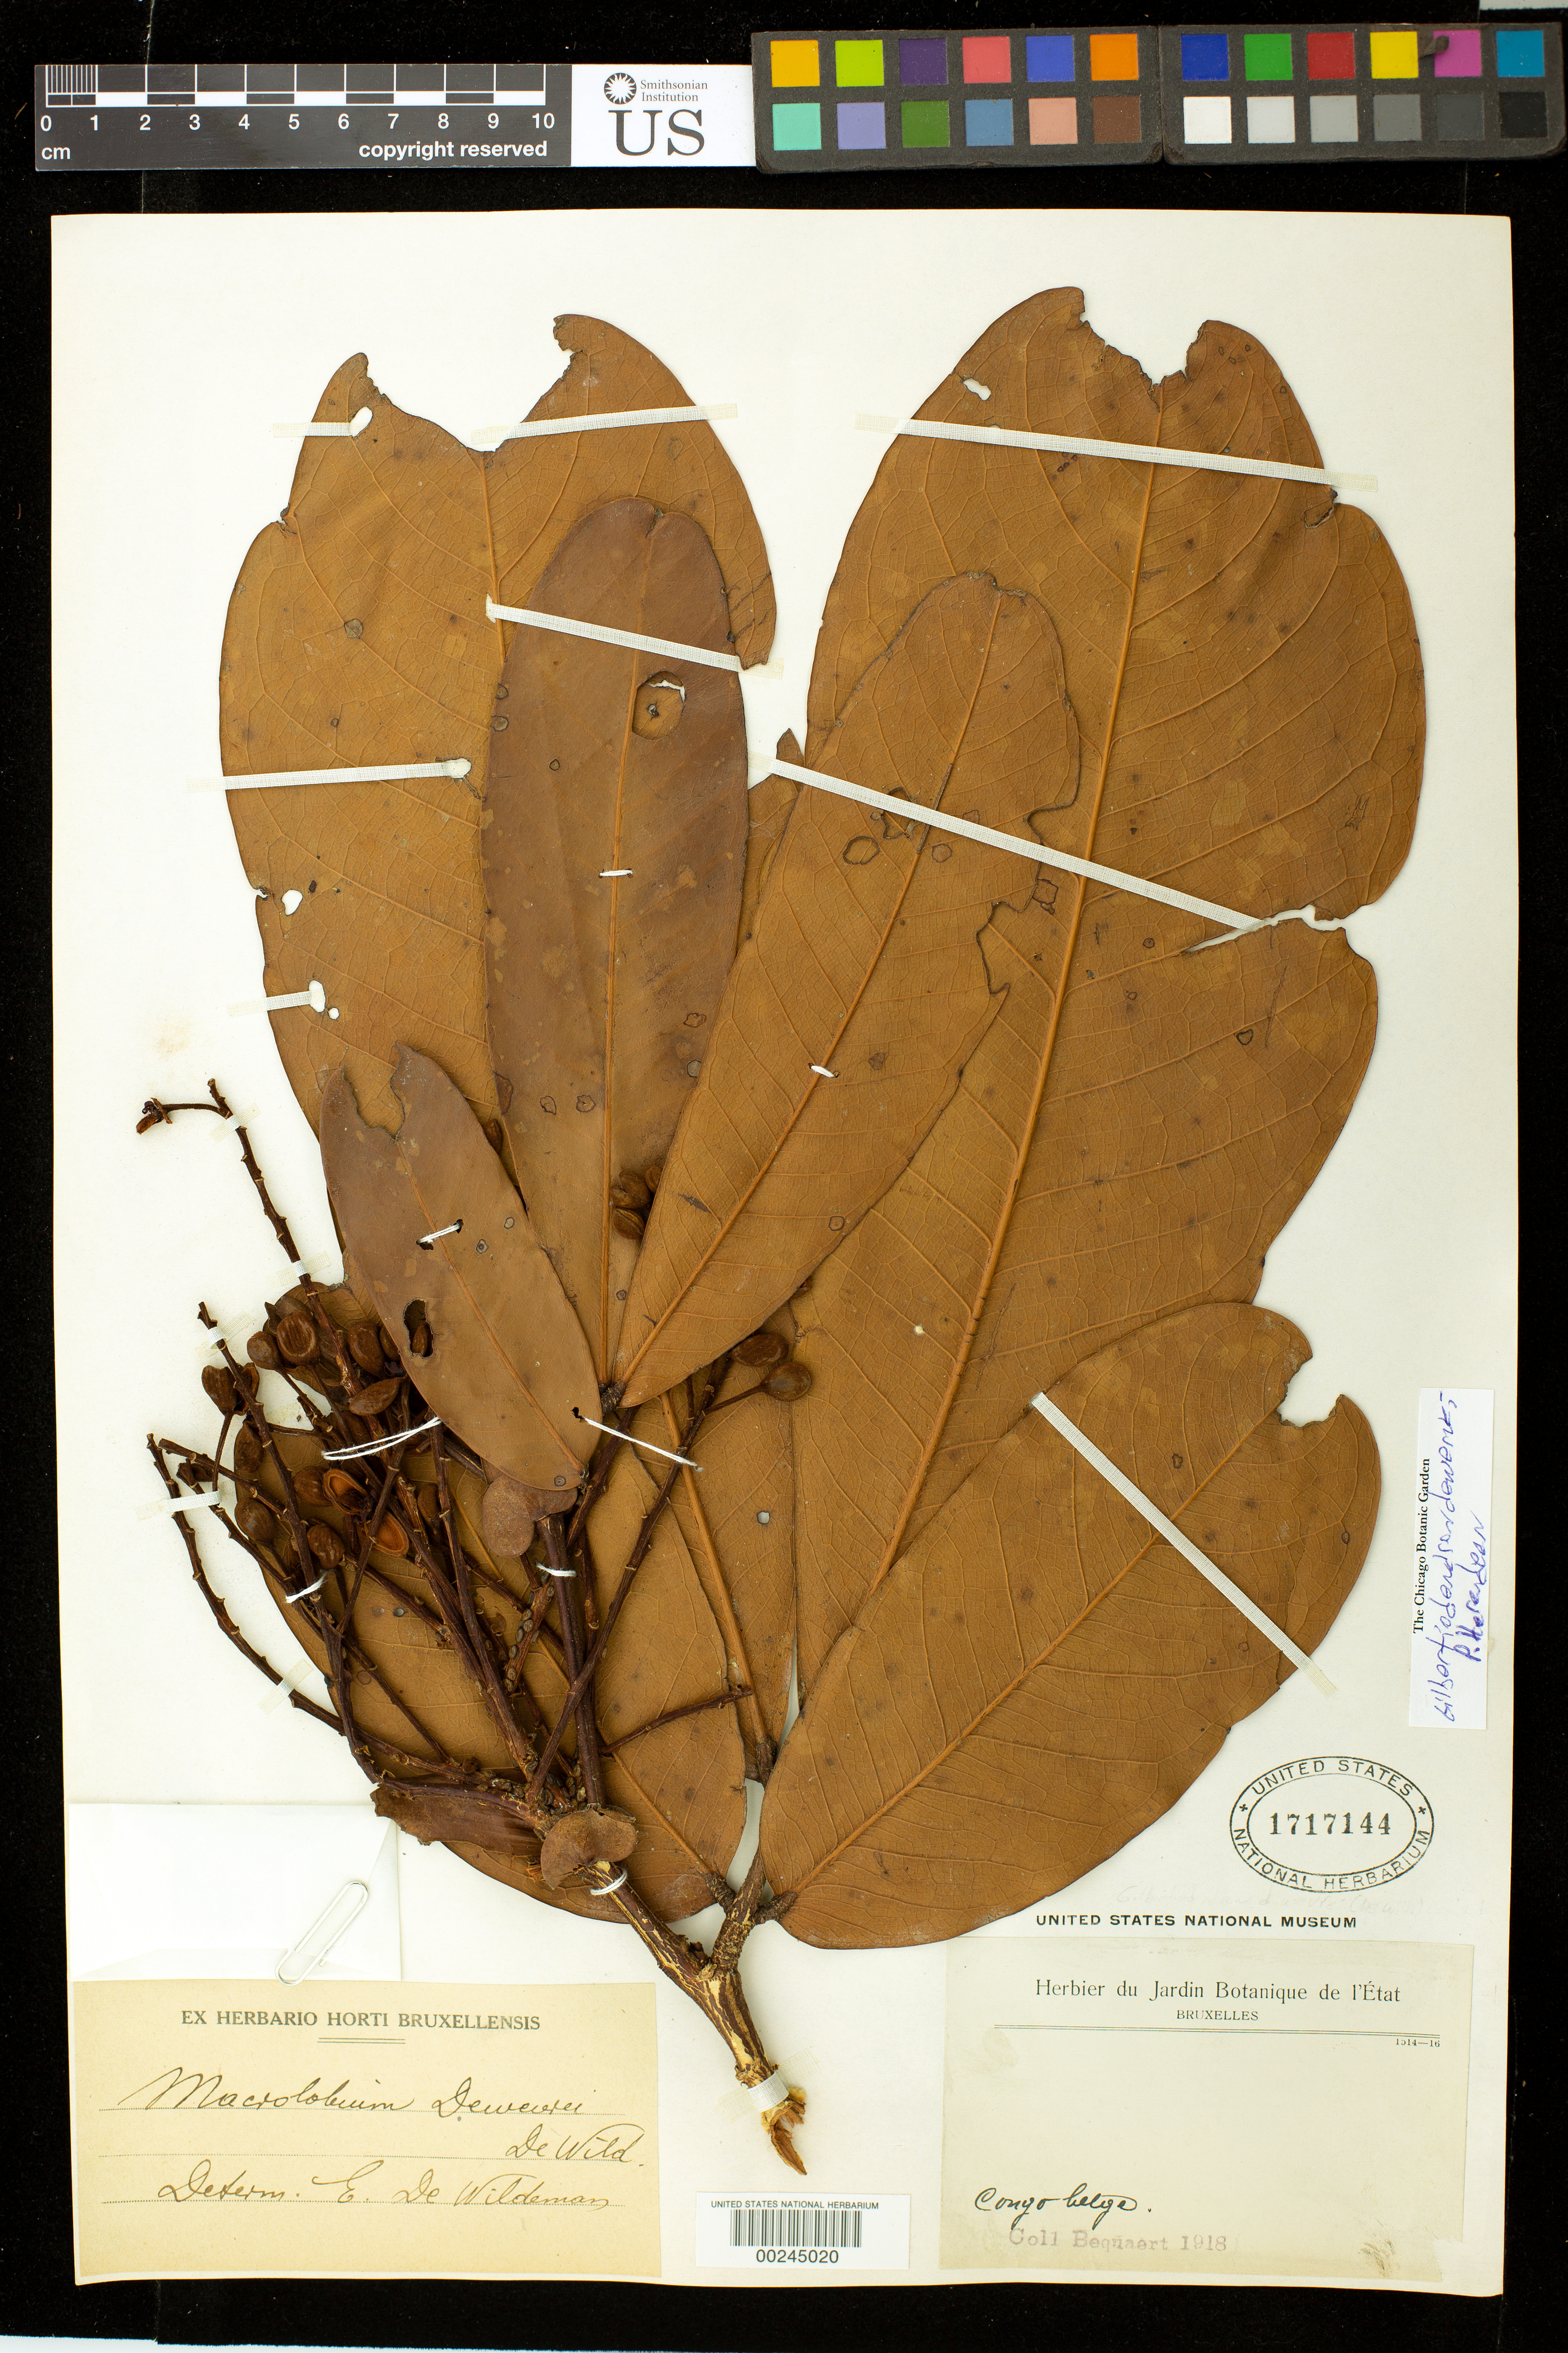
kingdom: Plantae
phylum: Tracheophyta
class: Magnoliopsida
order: Fabales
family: Fabaceae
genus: Macrolobium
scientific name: Macrolobium dewevrei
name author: De Wild.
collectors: J. Bequaert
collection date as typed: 1918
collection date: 1918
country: Congo, Democratic Republic of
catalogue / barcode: US 1717144